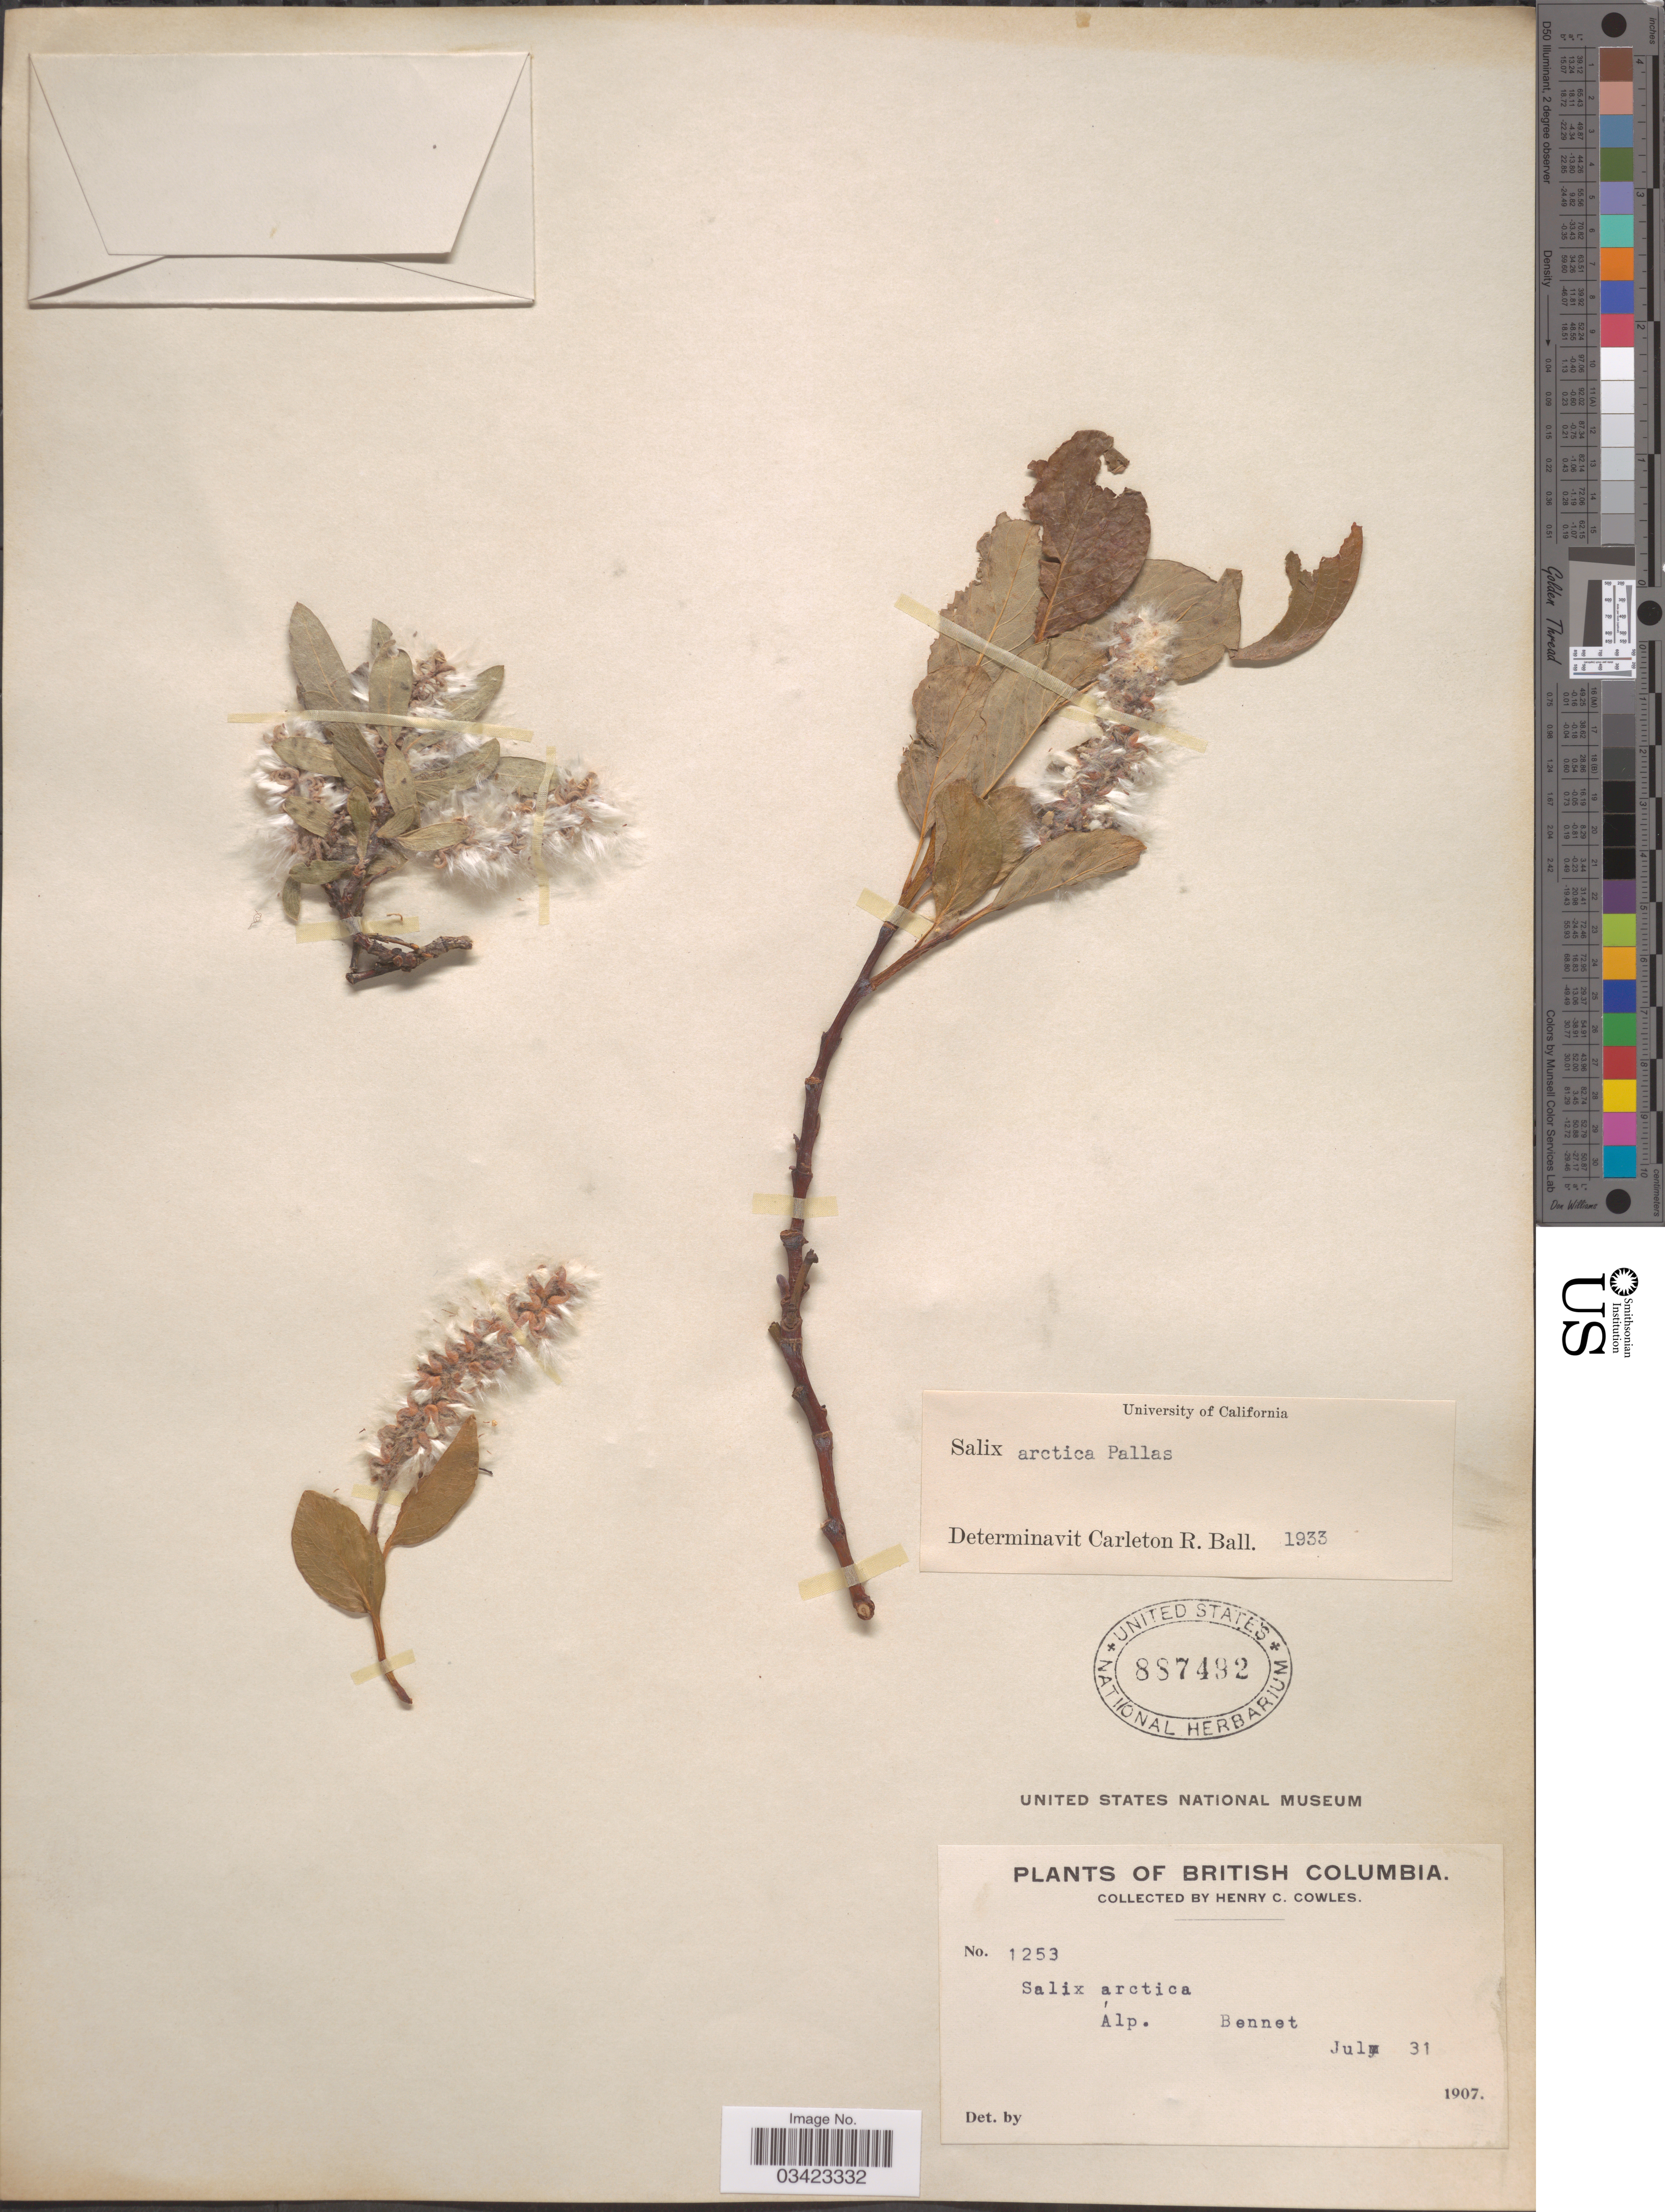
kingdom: Plantae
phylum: Tracheophyta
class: Magnoliopsida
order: Malpighiales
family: Salicaceae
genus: Salix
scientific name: Salix arctica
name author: Pall.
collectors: H. Cowles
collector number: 1253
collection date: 1907-07-31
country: Canada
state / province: British Columbia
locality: Alp. Bennet.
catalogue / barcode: US 887492